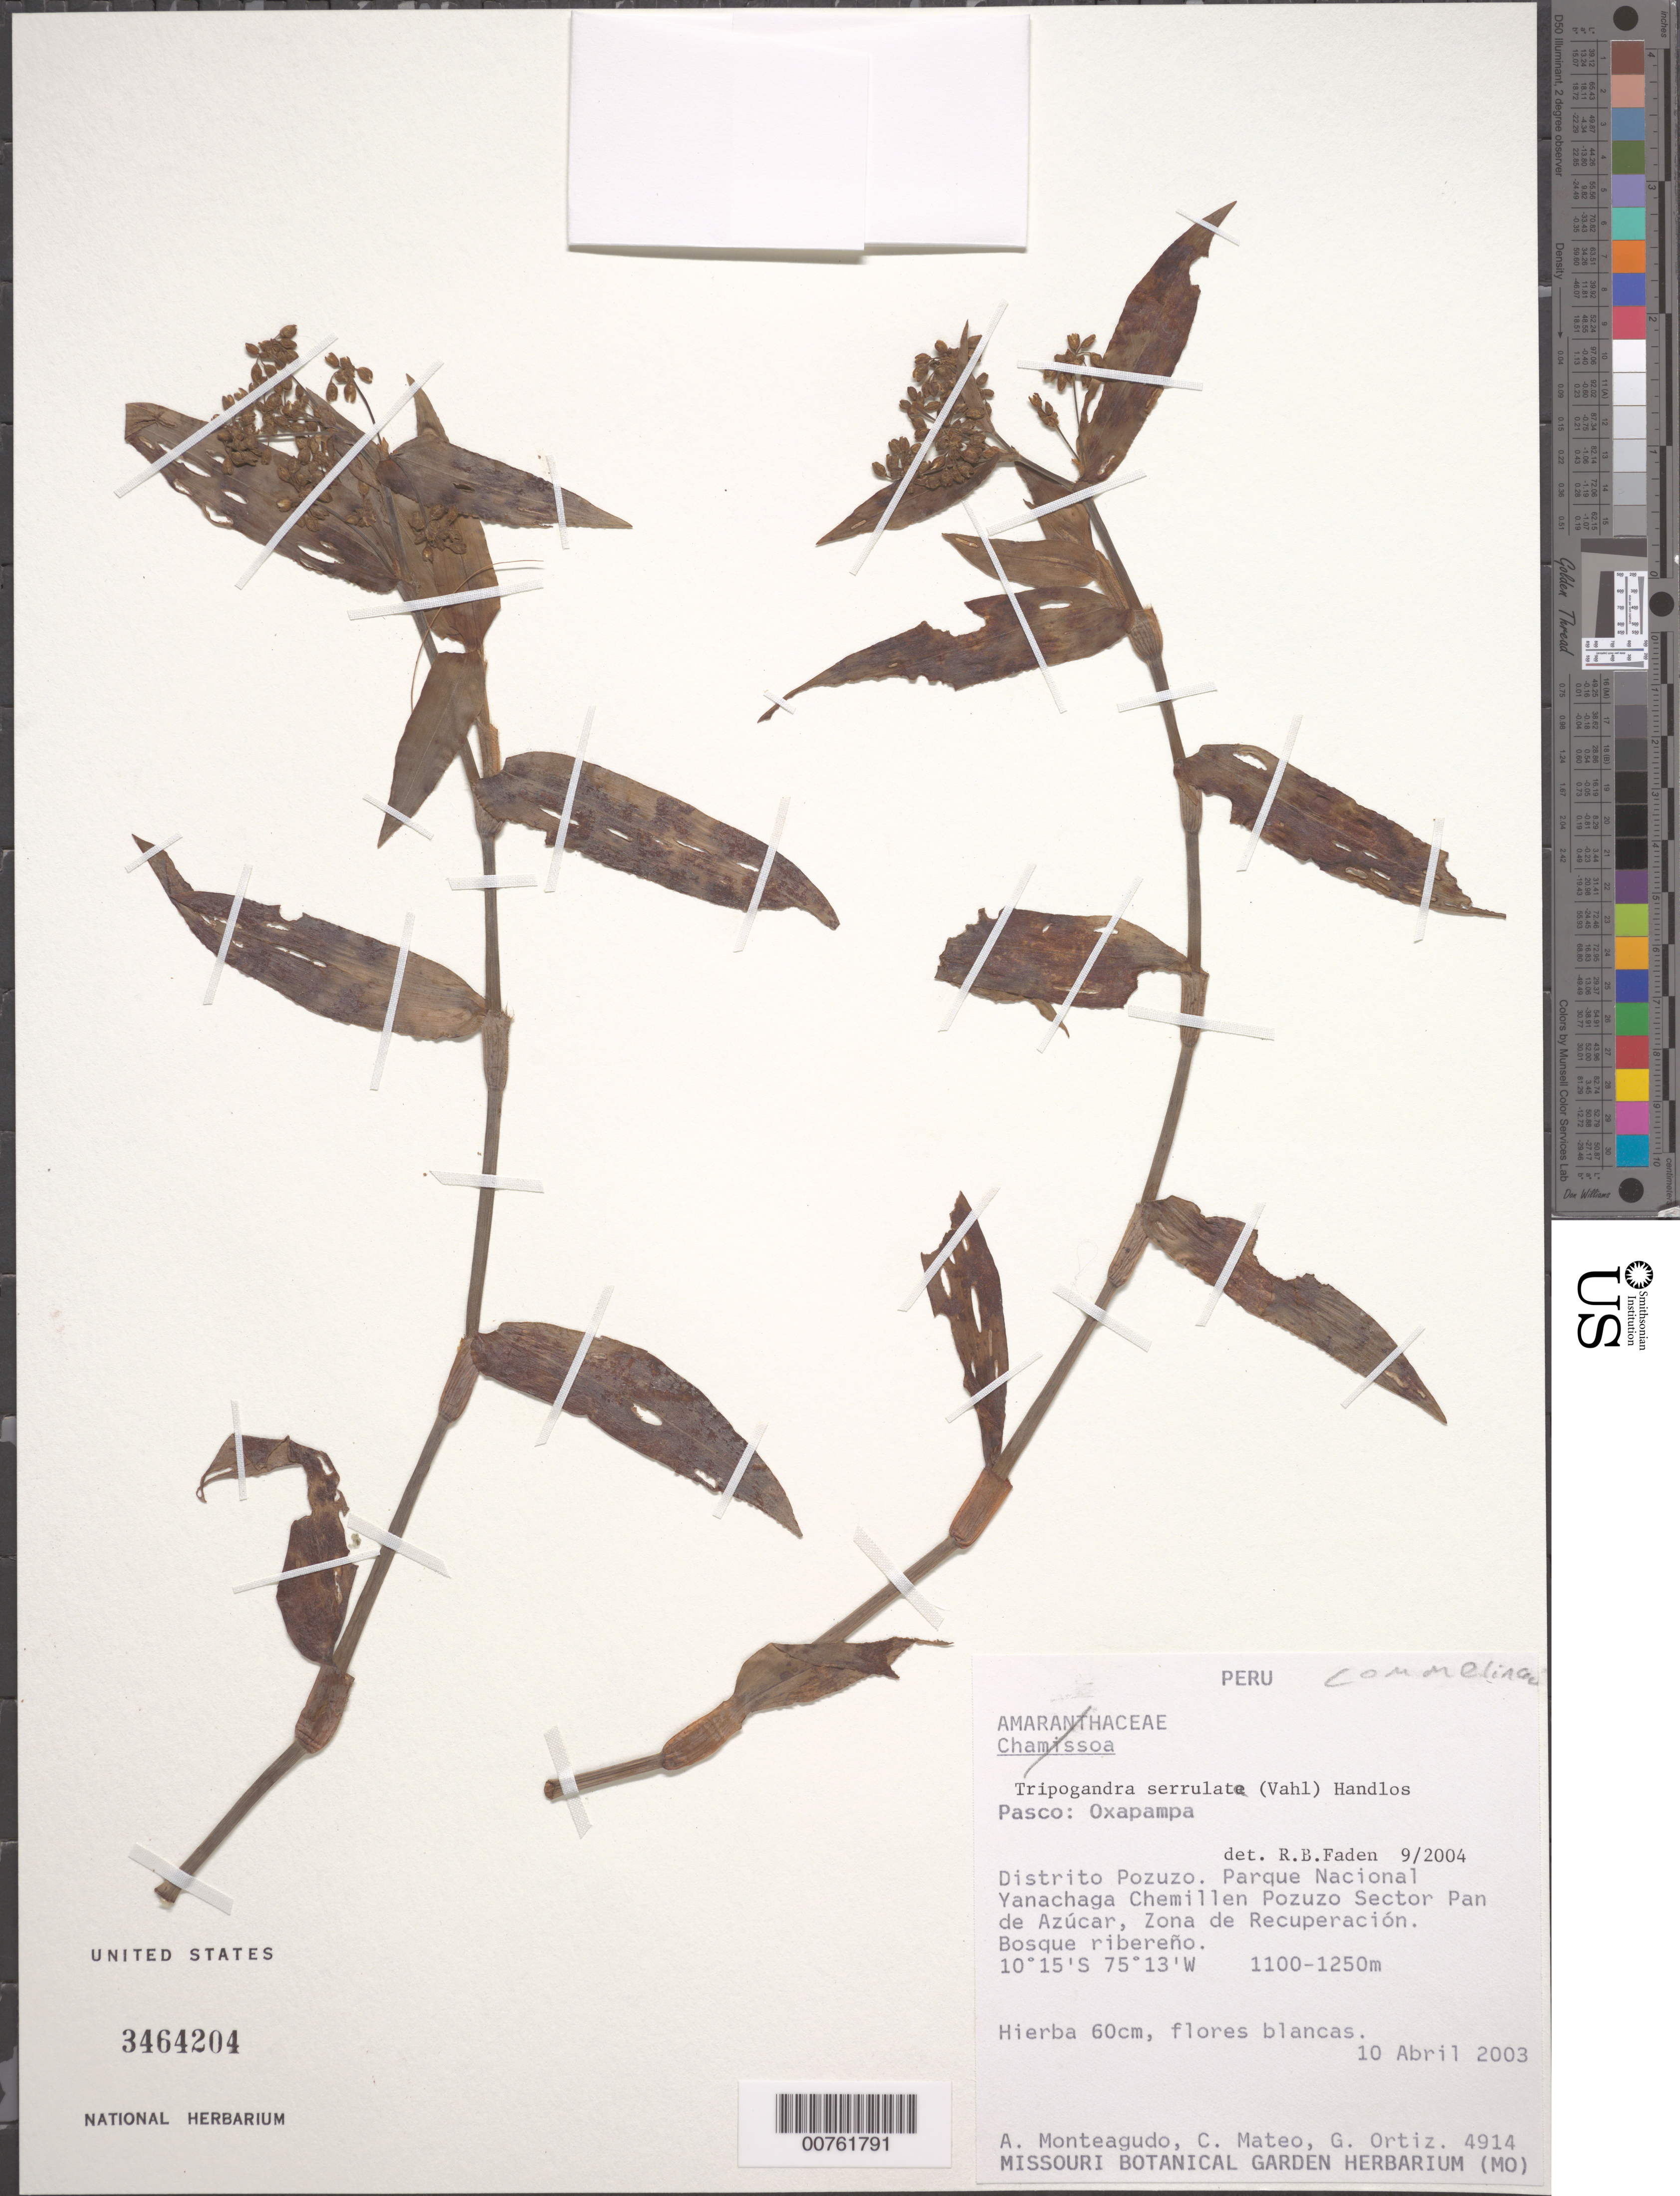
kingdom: Plantae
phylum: Tracheophyta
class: Liliopsida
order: Commelinales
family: Commelinaceae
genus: Tripogandra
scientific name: Tripogandra serrulata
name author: (Vahl) Handlos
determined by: Faden, Robert B., (US), Smithsonian Institution - National Museum of Natural History (UNITED STATES)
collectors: A. Monteagudo, C. Mateo & G. Ortiz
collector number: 4914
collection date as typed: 10 Apr 2003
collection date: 2003-04-10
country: Peru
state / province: Pasco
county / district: Oxapampa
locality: Parque Nacional Yanachaga Chemillen Pozuzo Sector Pan de Azucar, Zona de Recuperacion.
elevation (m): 1100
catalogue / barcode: US 3464204